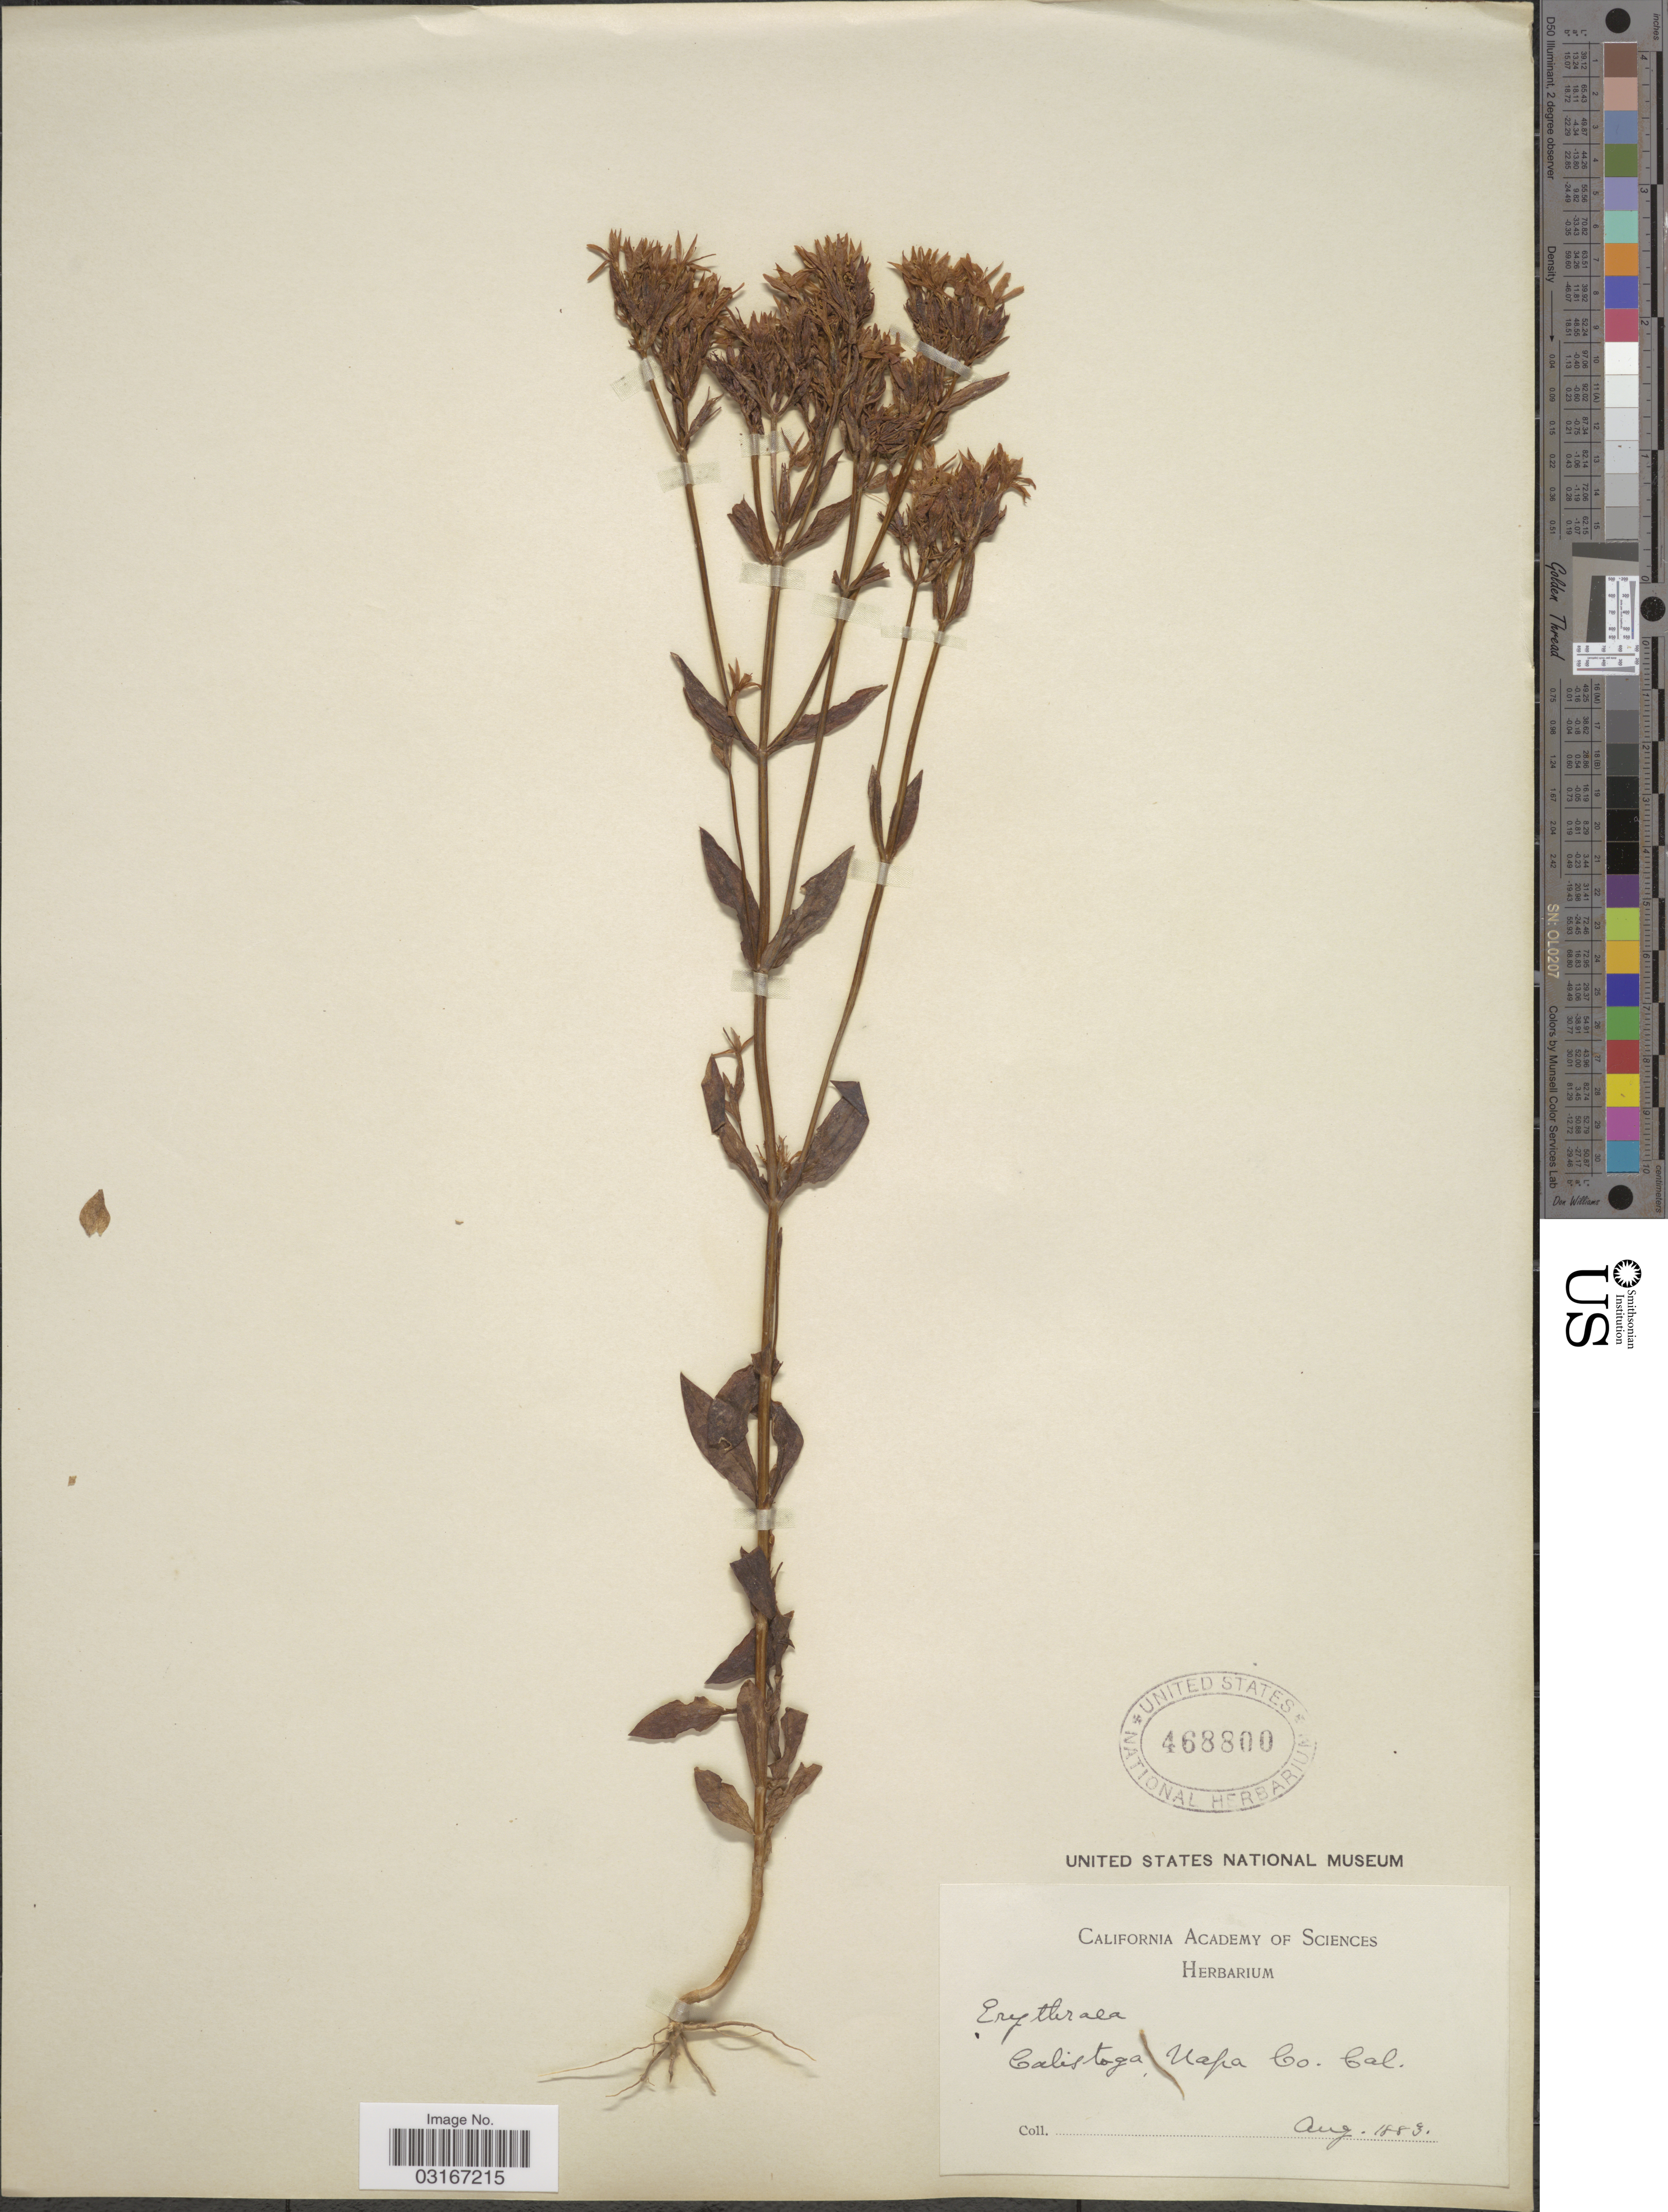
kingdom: Plantae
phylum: Tracheophyta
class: Magnoliopsida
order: Gentianales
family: Gentianaceae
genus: Centaurium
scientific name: Centaurium trichanthum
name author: (Griseb.) B.L. Rob.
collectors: ex herb. Cal. Academy of Sciences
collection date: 1883-08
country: United States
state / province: California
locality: Calistoga, Uapa Co.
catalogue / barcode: US 468800